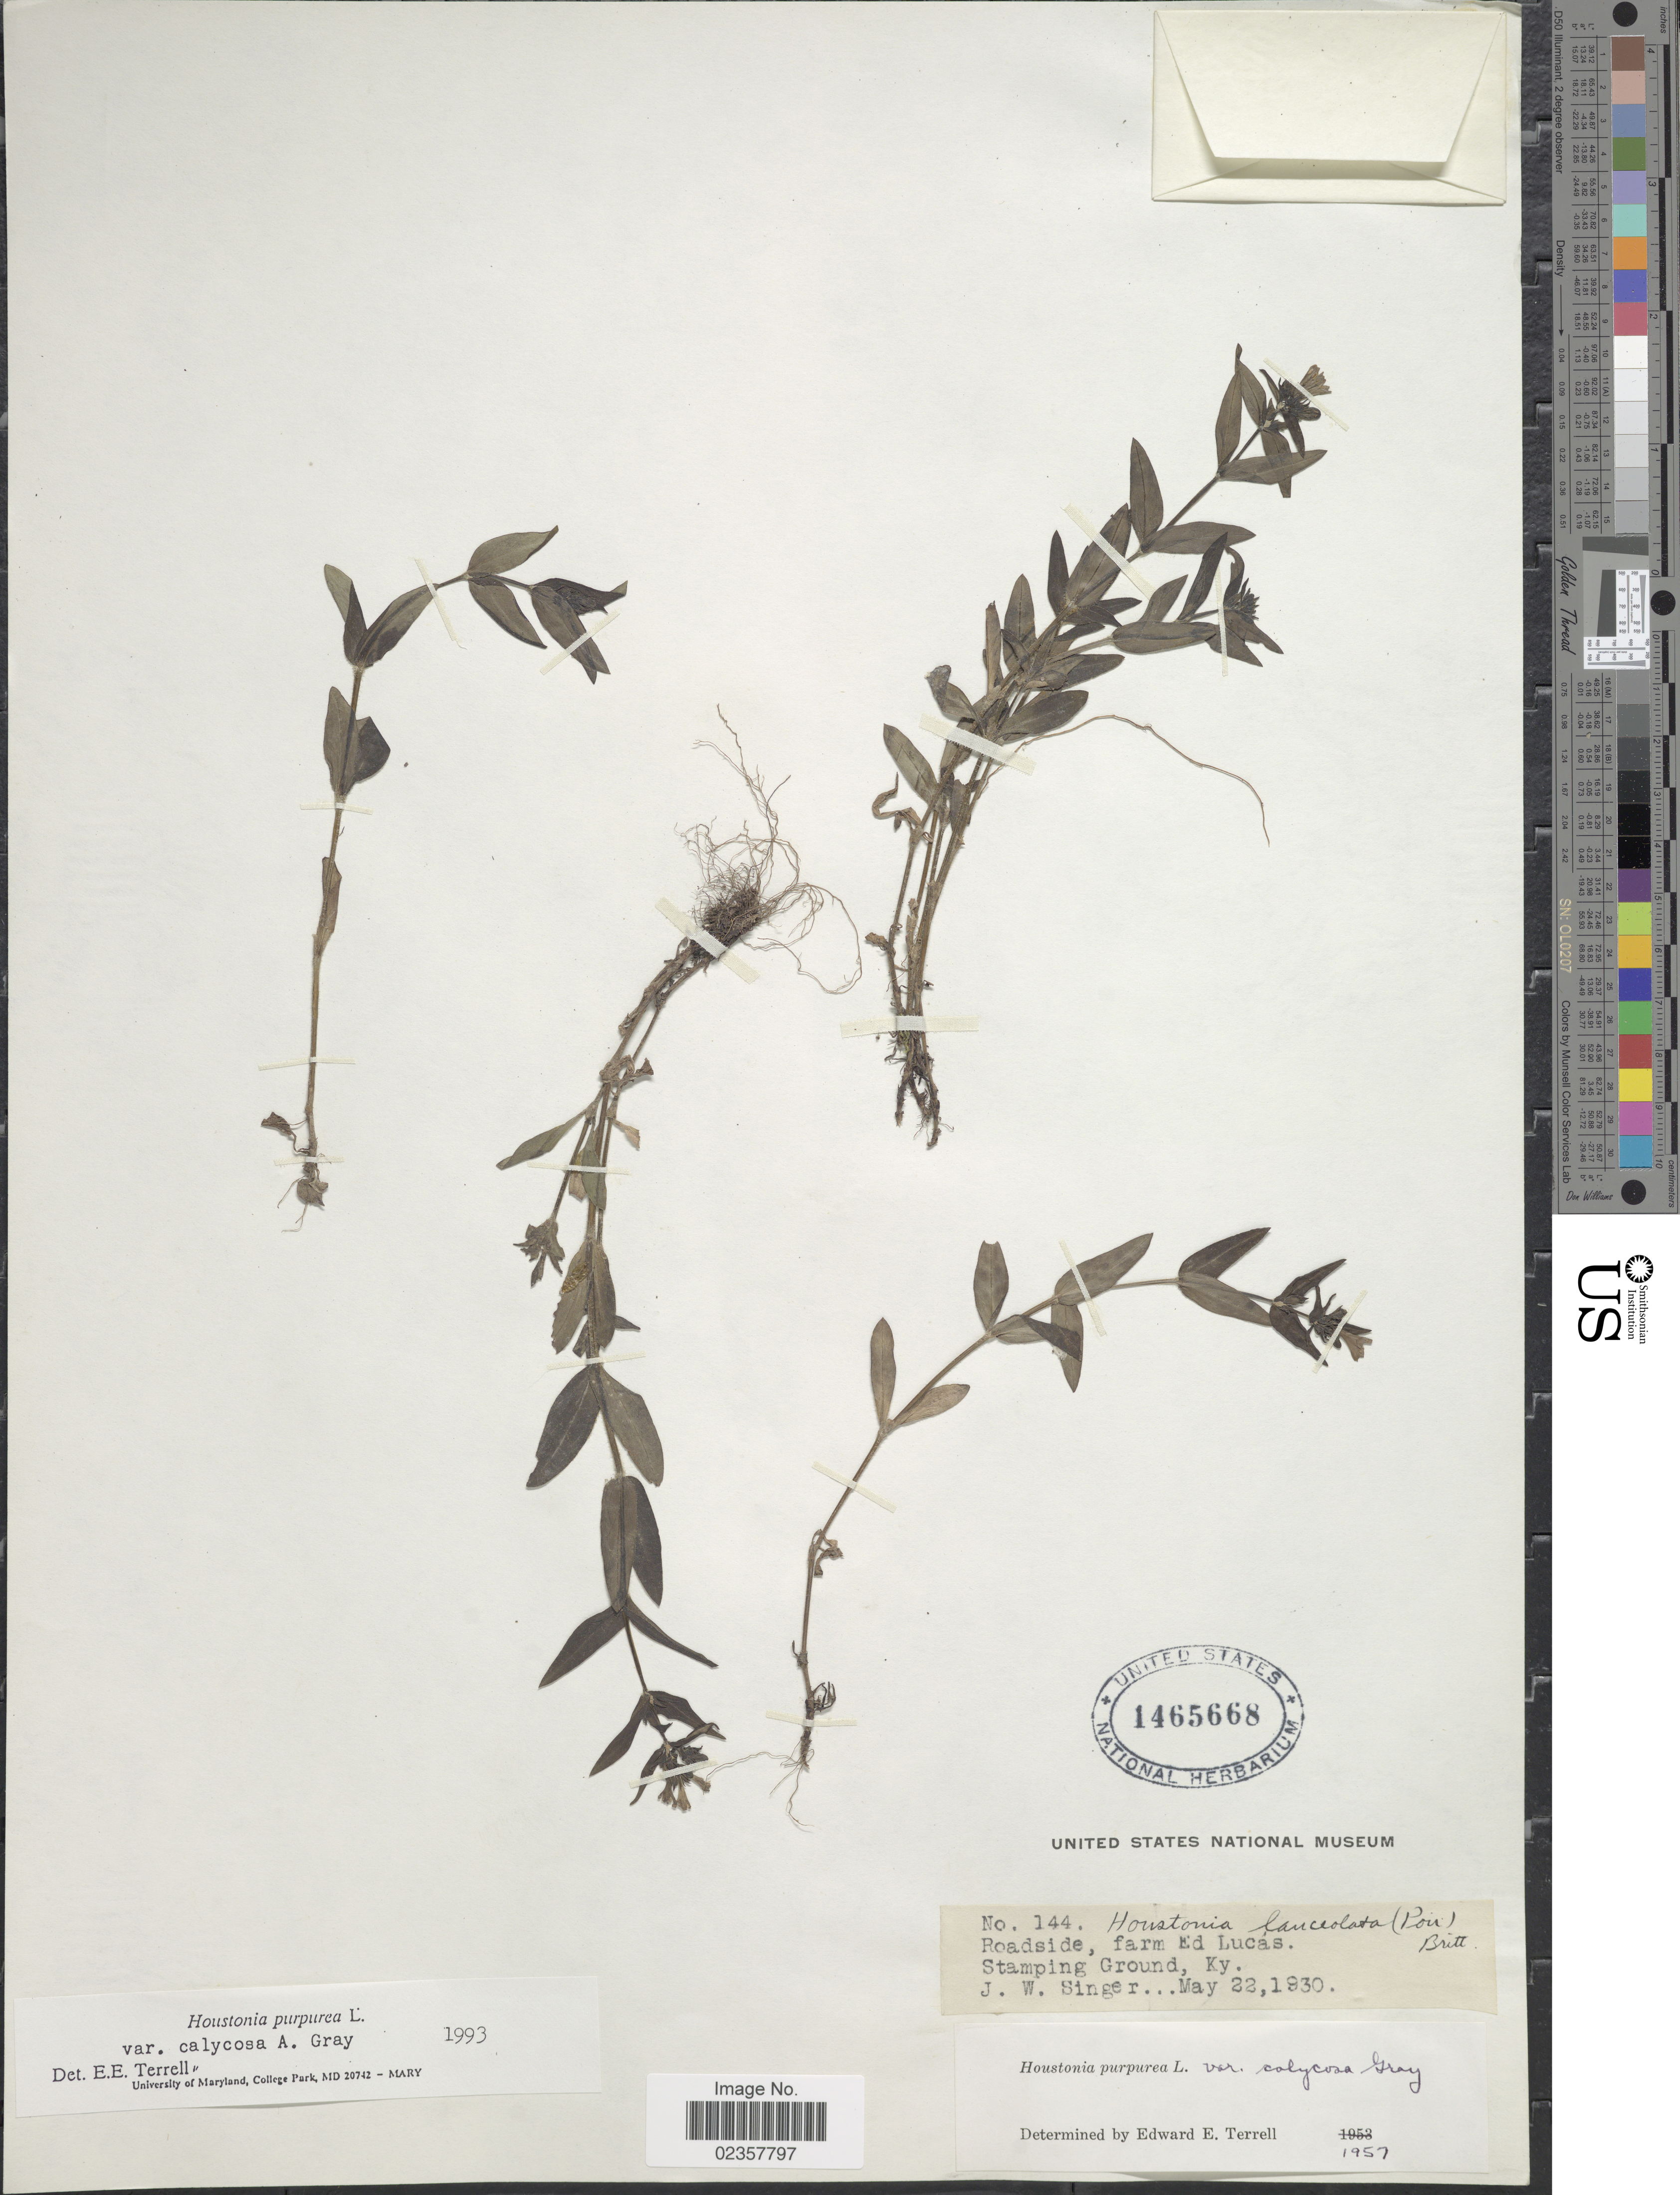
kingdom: Plantae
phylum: Tracheophyta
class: Magnoliopsida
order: Gentianales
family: Rubiaceae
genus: Houstonia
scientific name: Houstonia purpurea var. calycosa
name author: A. Gray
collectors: J. EW. Singer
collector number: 144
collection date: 1930-05-22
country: United States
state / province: Kentucky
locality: Roadside, farm Ed Lucas. Stamping Ground, Ky.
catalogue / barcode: US 1465668